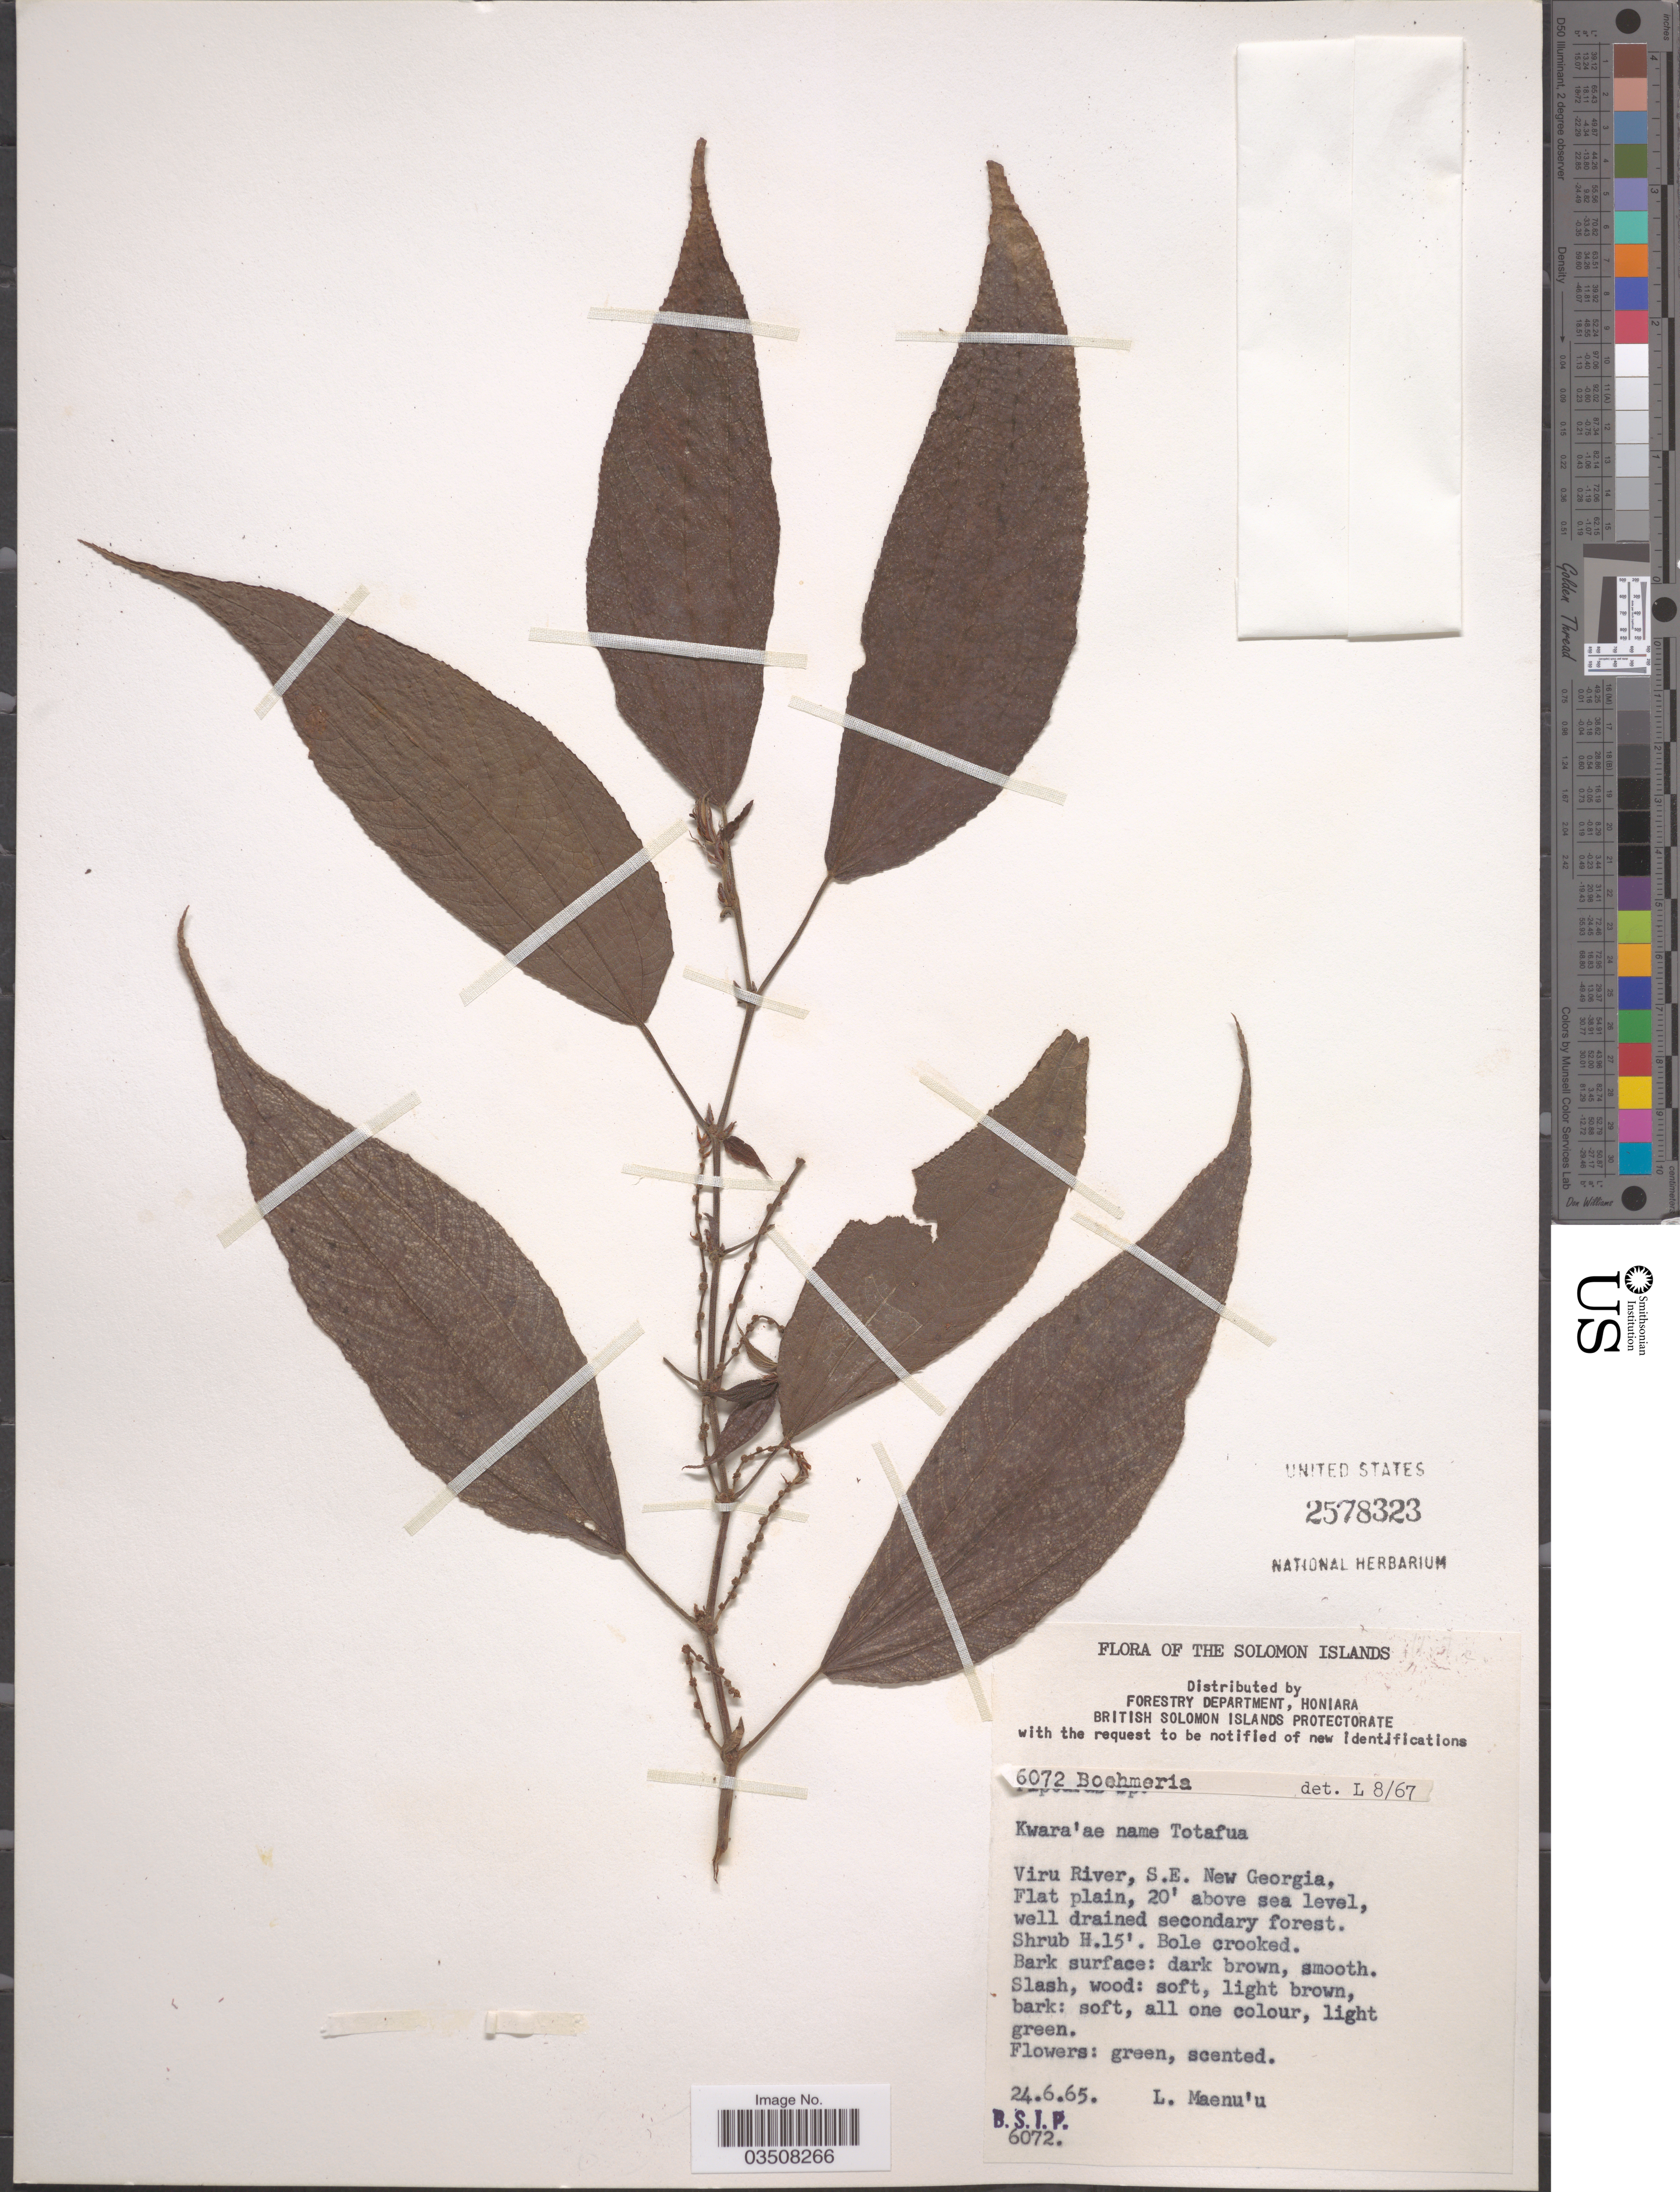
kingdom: Plantae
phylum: Tracheophyta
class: Magnoliopsida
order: Rosales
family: Urticaceae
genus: Boehmeria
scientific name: Boehmeria sp.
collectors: L. Maenu'u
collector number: B.S.I.P.6072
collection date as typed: Transcribed d/m/y: 24/6/65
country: Solomon Islands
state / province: Solomon Islands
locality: Viru River, S.E. New Georgia, Flat plain.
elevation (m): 6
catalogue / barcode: US 2578323